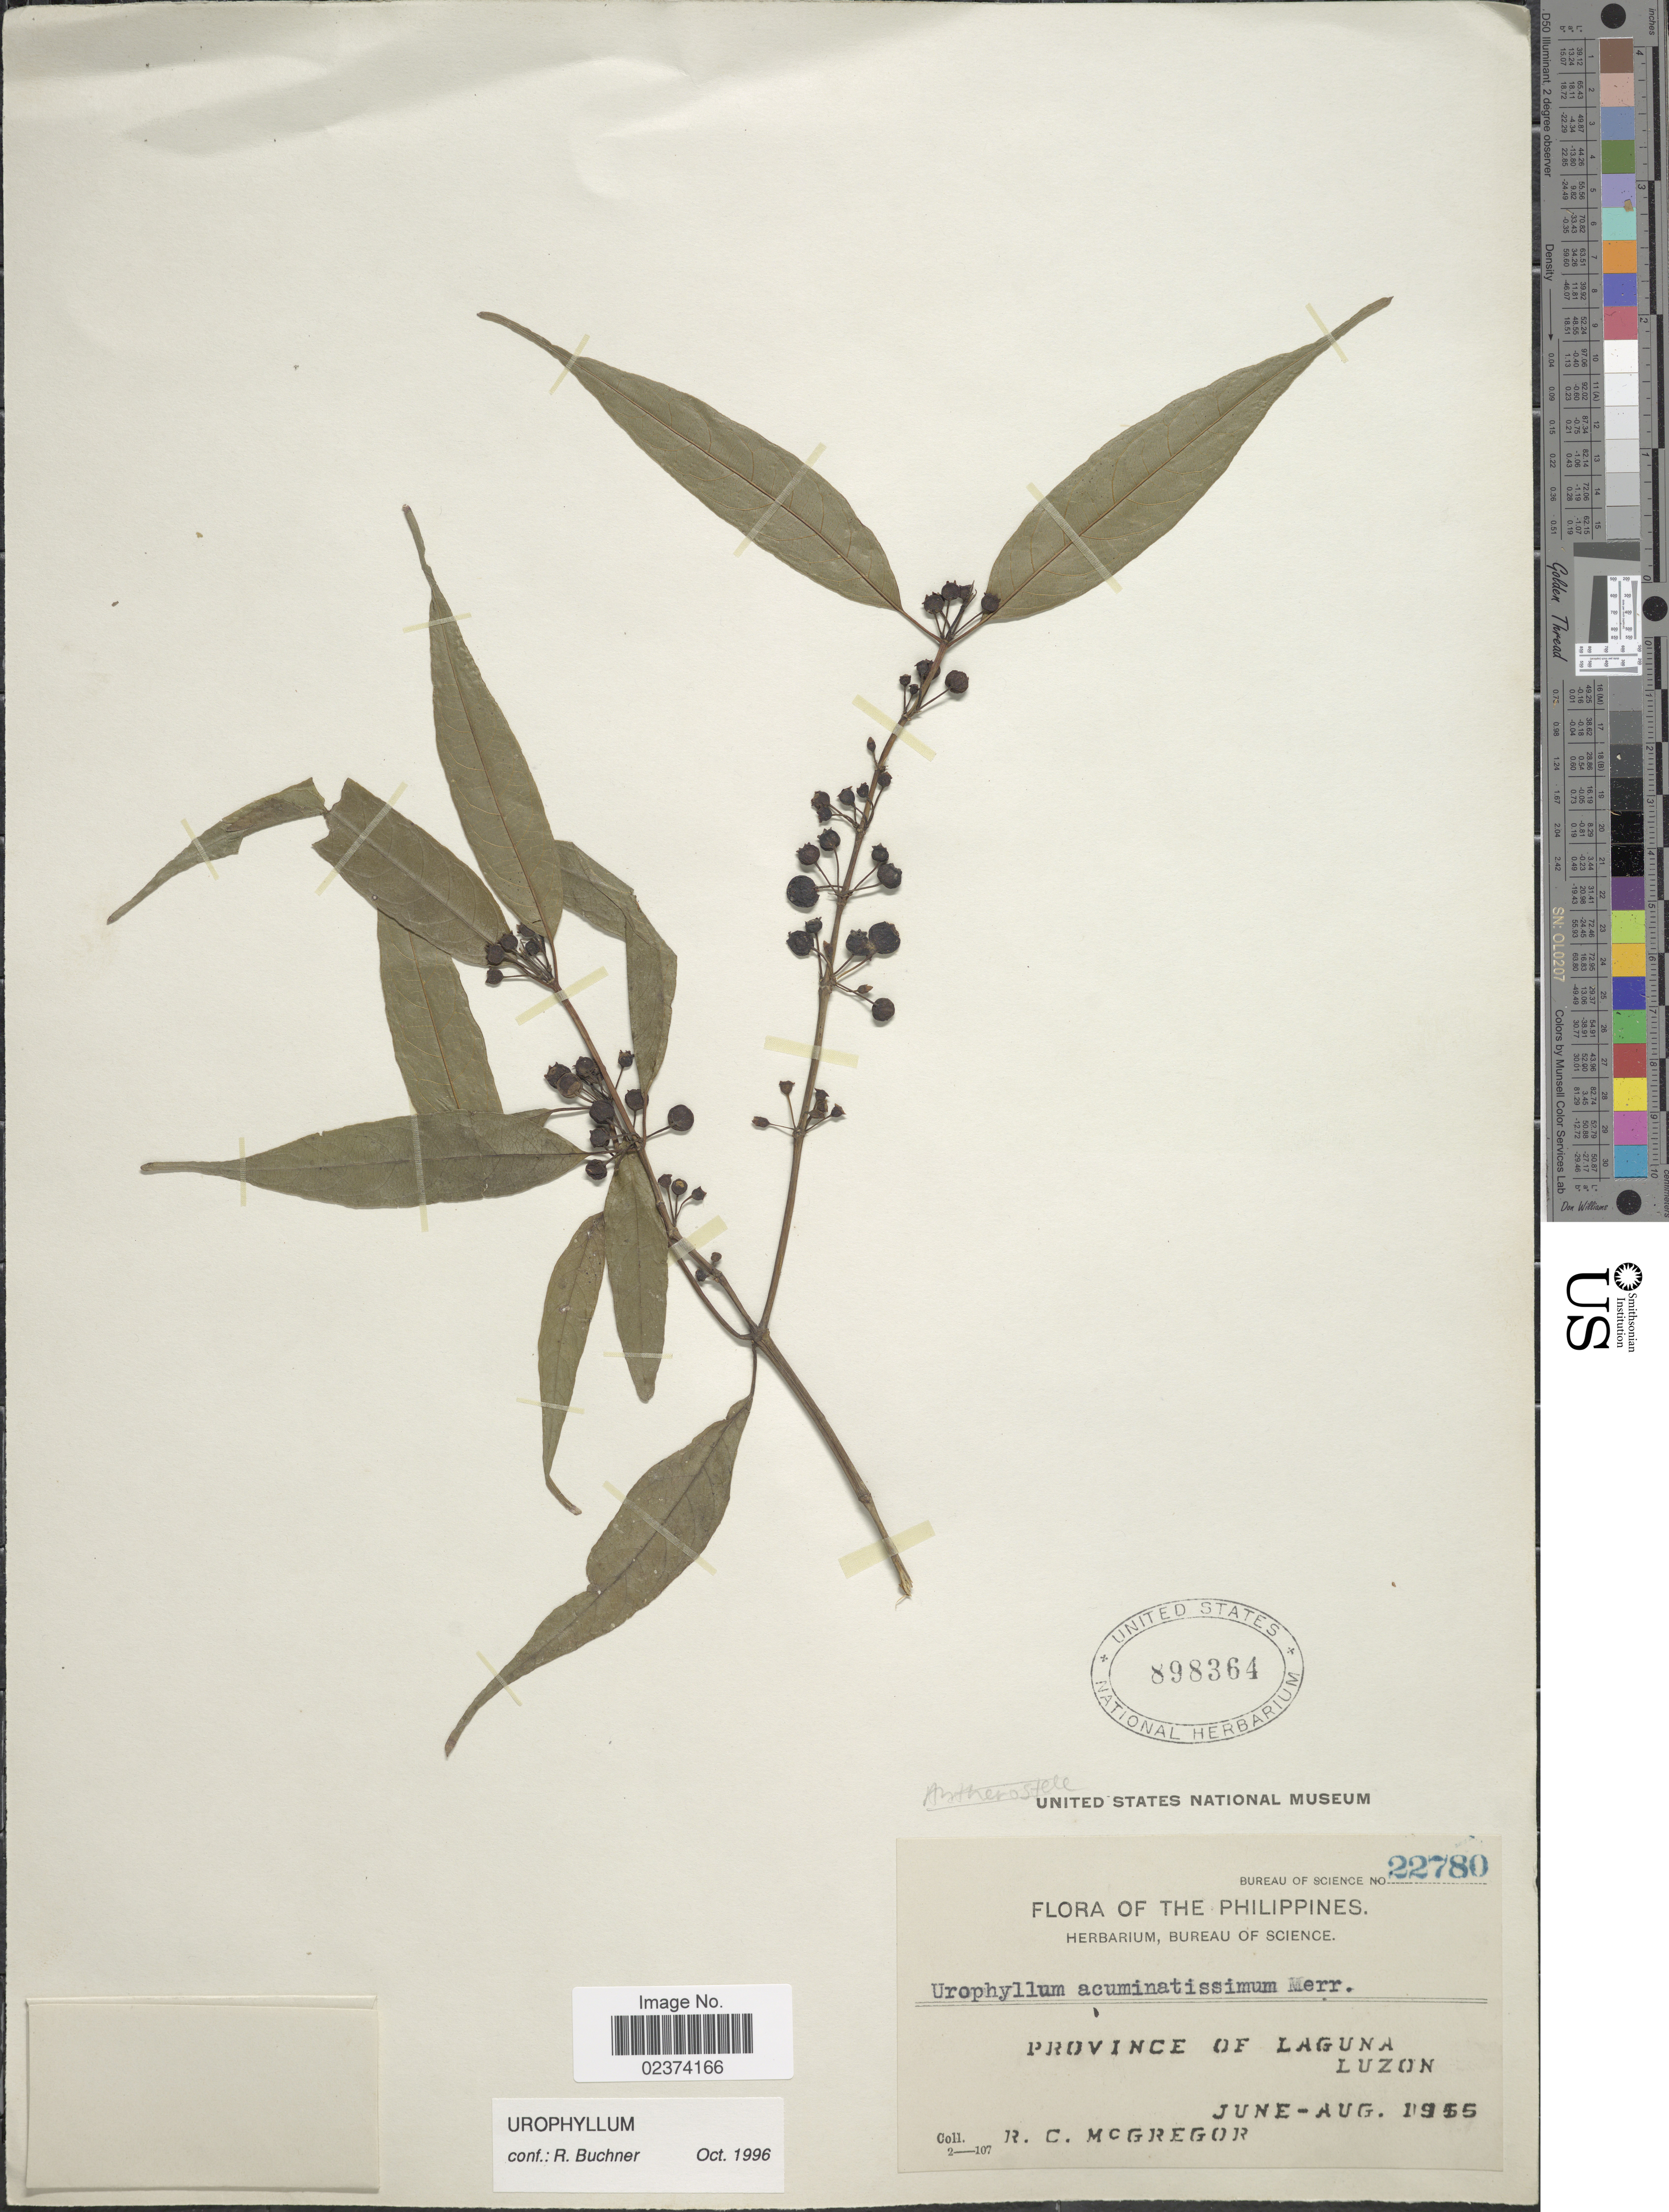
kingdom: Plantae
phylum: Tracheophyta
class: Magnoliopsida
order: Gentianales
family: Rubiaceae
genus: Urophyllum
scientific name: Urophyllum sp.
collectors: R. C. McGregor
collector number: Bureau of Science 22780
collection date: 1955-06/1955-08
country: Philippines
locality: Province of Laguna, Luzon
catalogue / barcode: US 898364